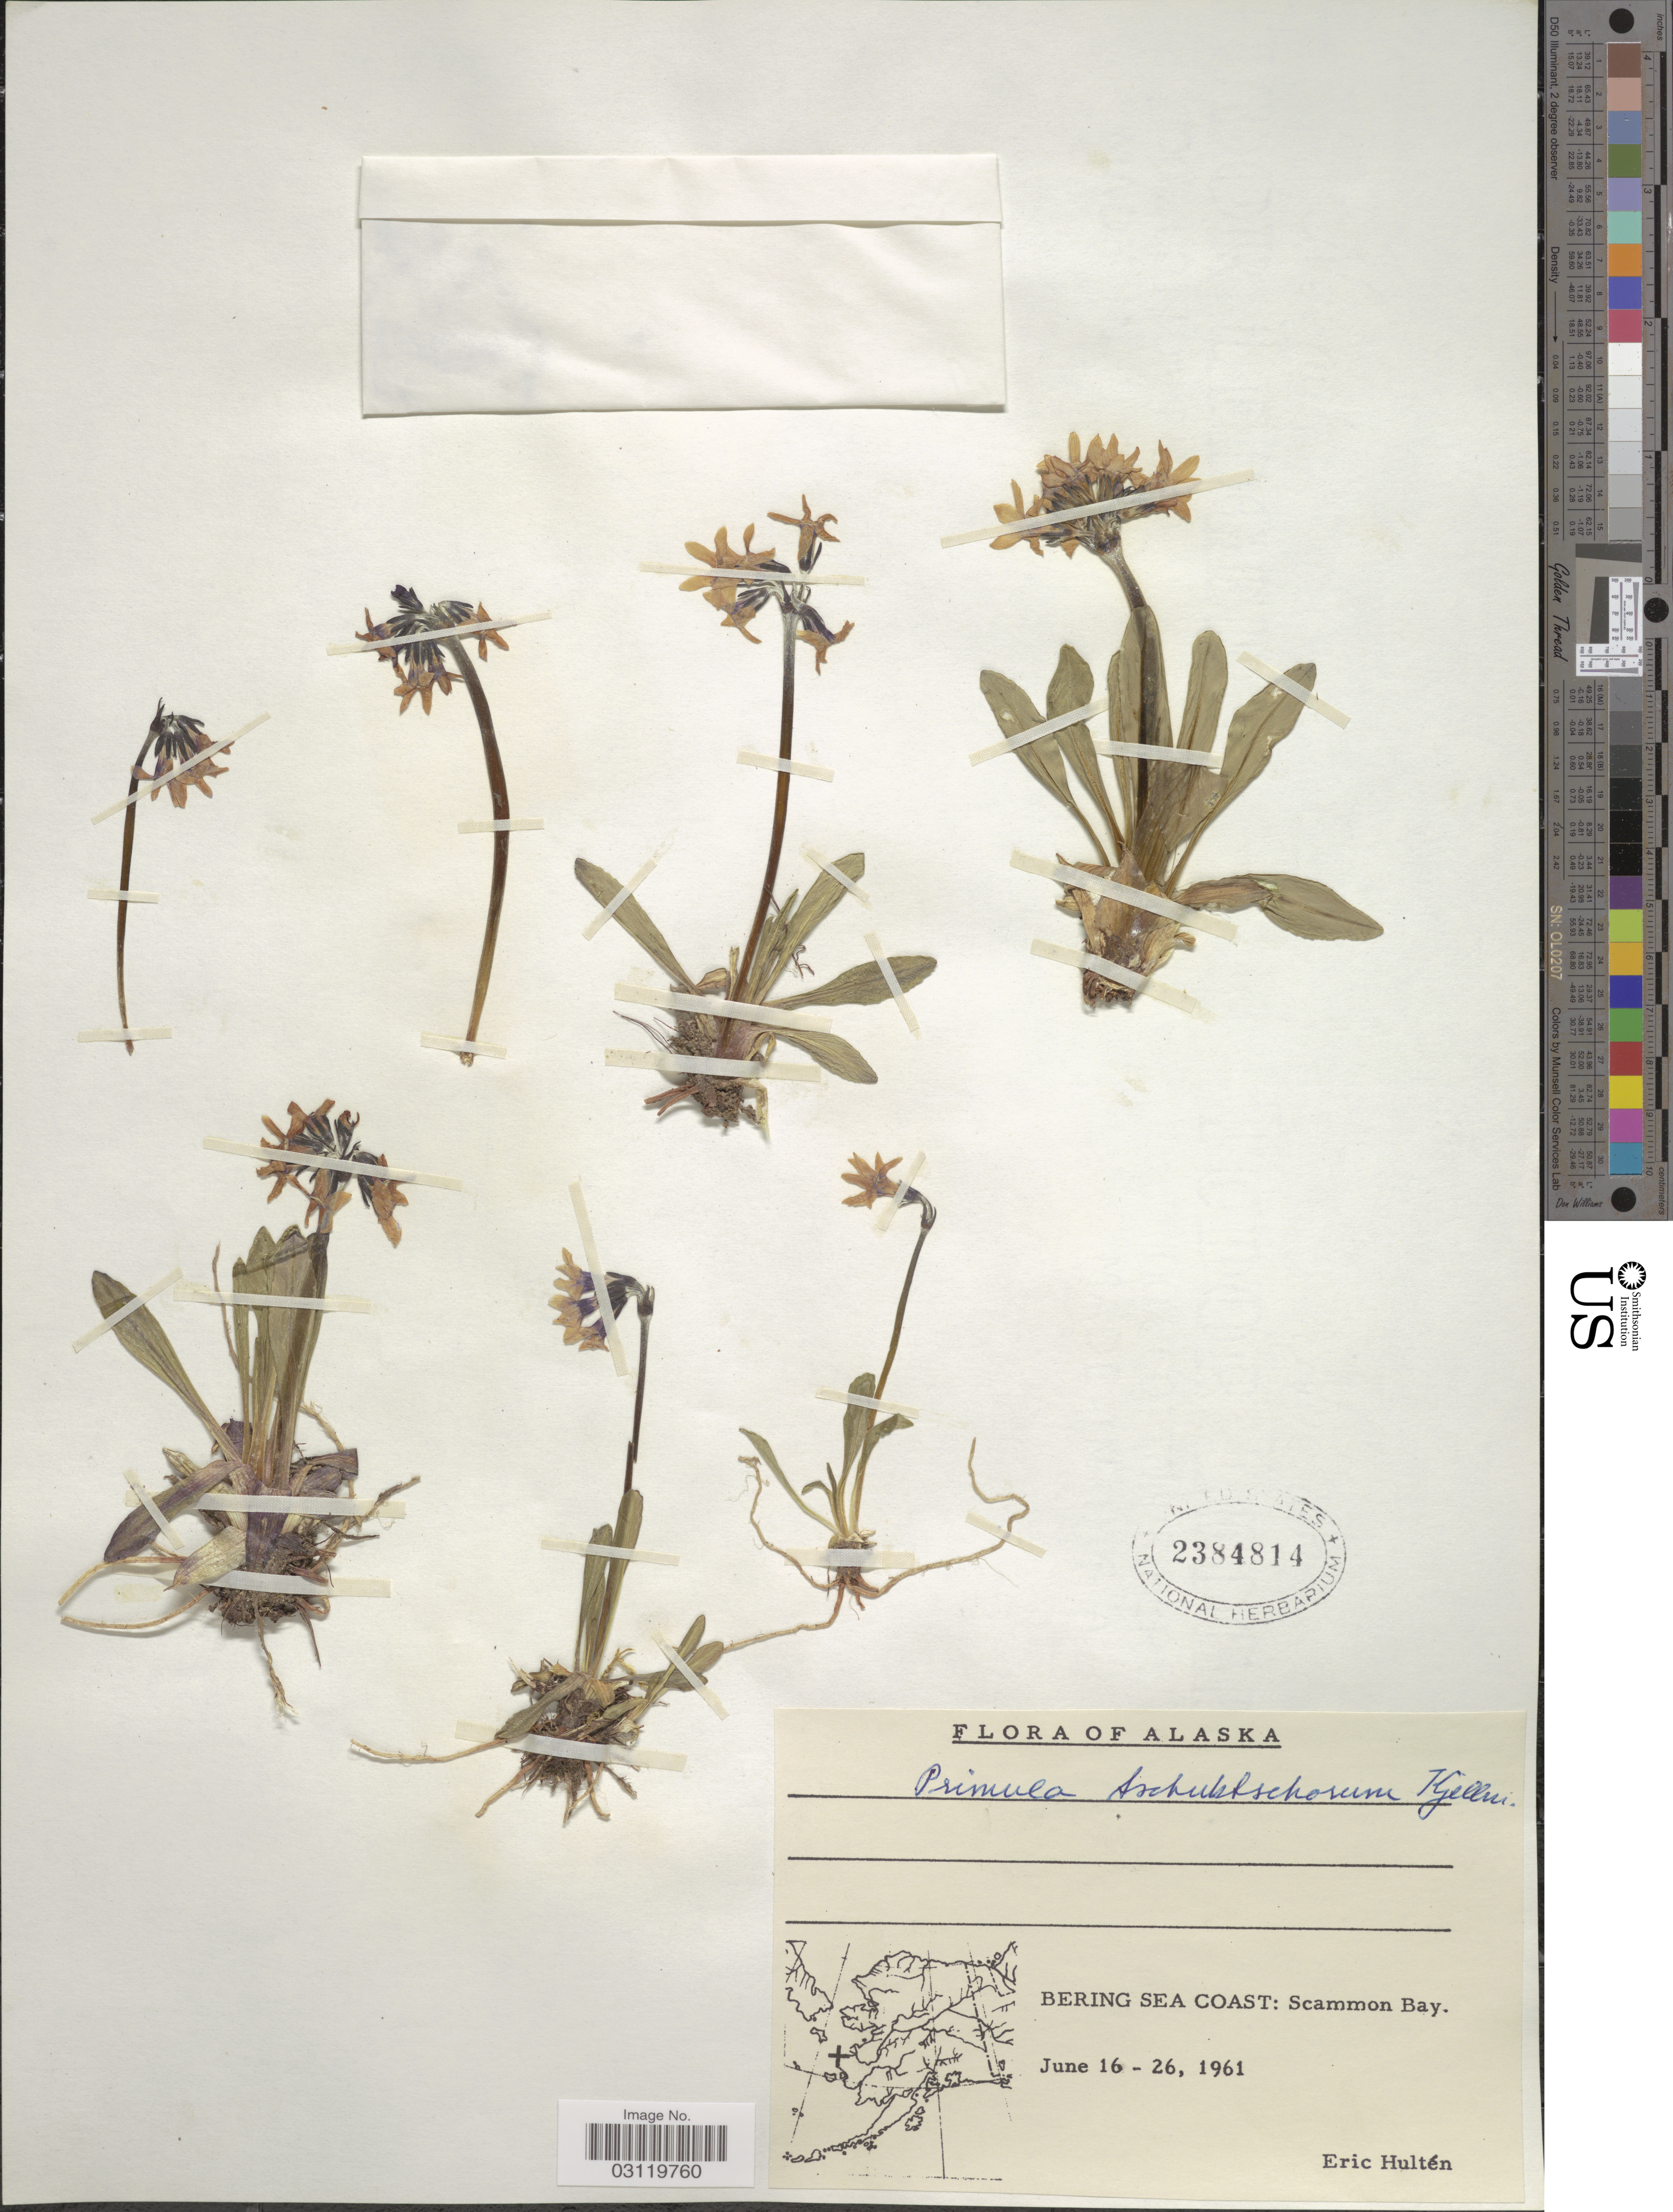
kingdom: Plantae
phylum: Tracheophyta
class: Magnoliopsida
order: Ericales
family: Primulaceae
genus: Primula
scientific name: Primula tschuktschorum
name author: Kjellm.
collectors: E. G. Hultén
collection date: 1961-06-16/1961-06-26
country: United States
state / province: Alaska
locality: Bering Sea Coast: Scammon Bay.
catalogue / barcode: US 2384814